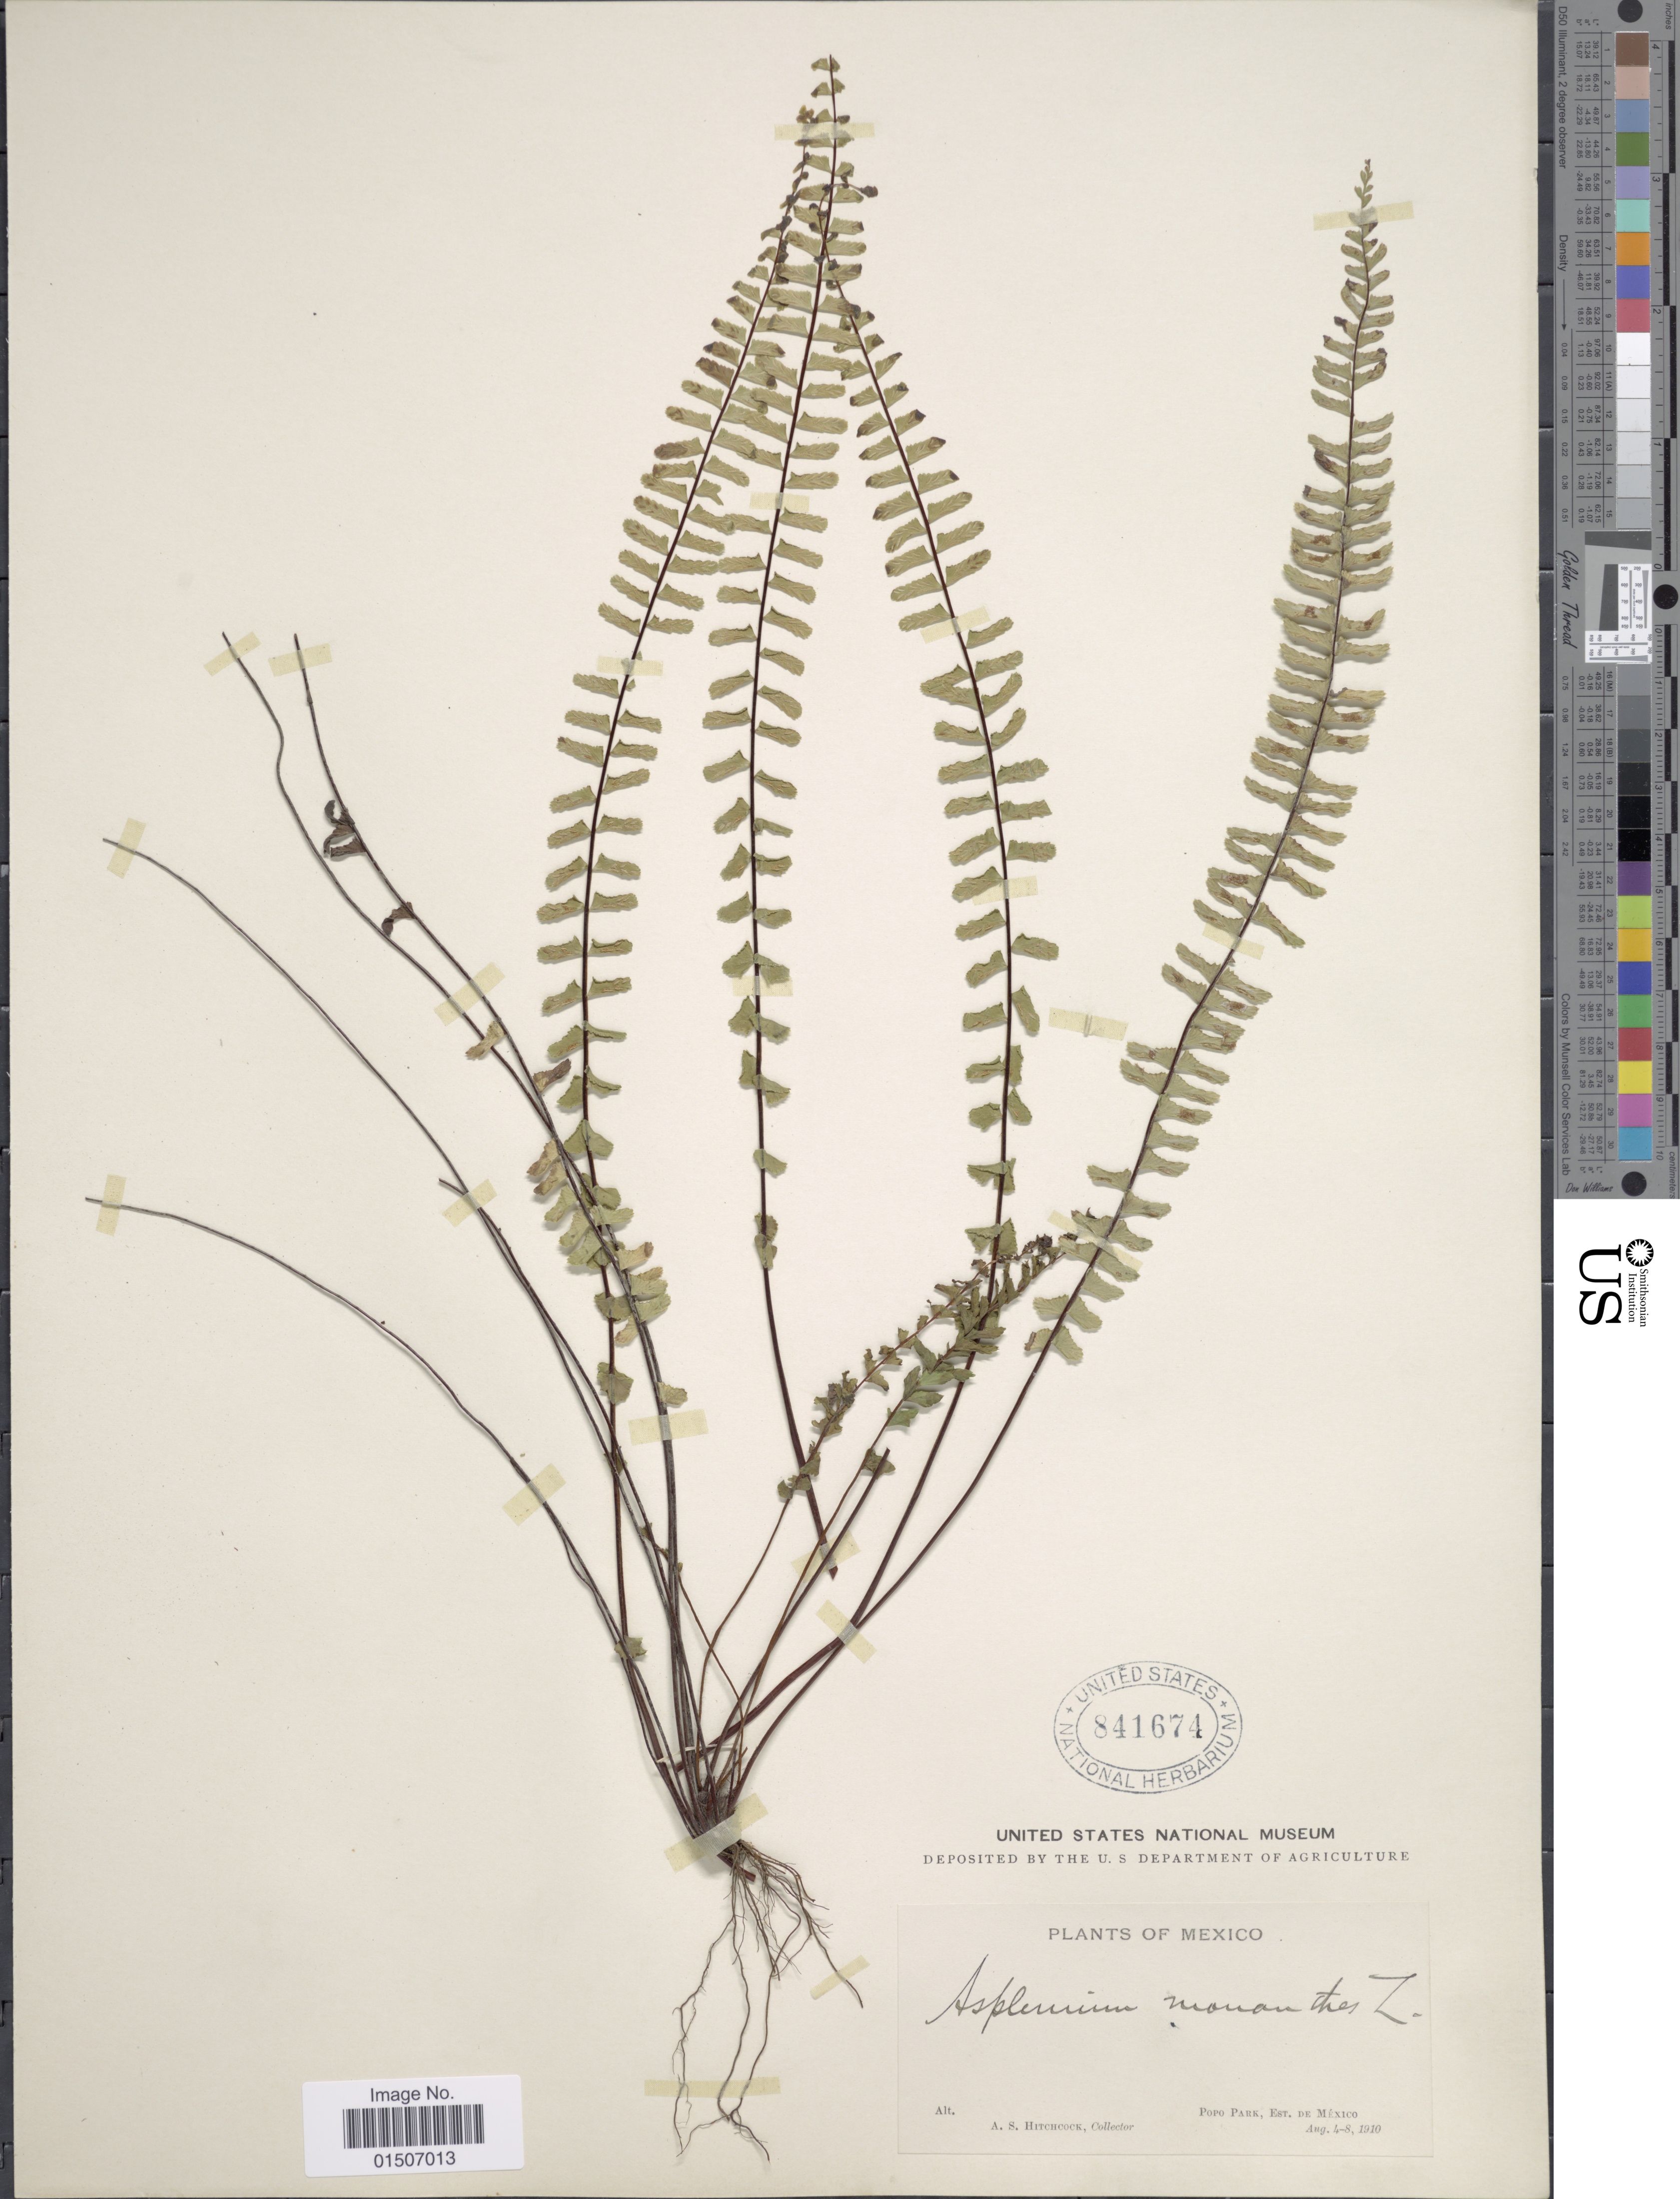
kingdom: Plantae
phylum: Tracheophyta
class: Polypodiopsida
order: Polypodiales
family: Aspleniaceae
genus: Asplenium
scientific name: Asplenium monanthes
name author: L.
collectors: A. S. Hitchcock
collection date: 1910-08-04/1910-08-08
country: Mexico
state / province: México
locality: Popo Park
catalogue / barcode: US 841674